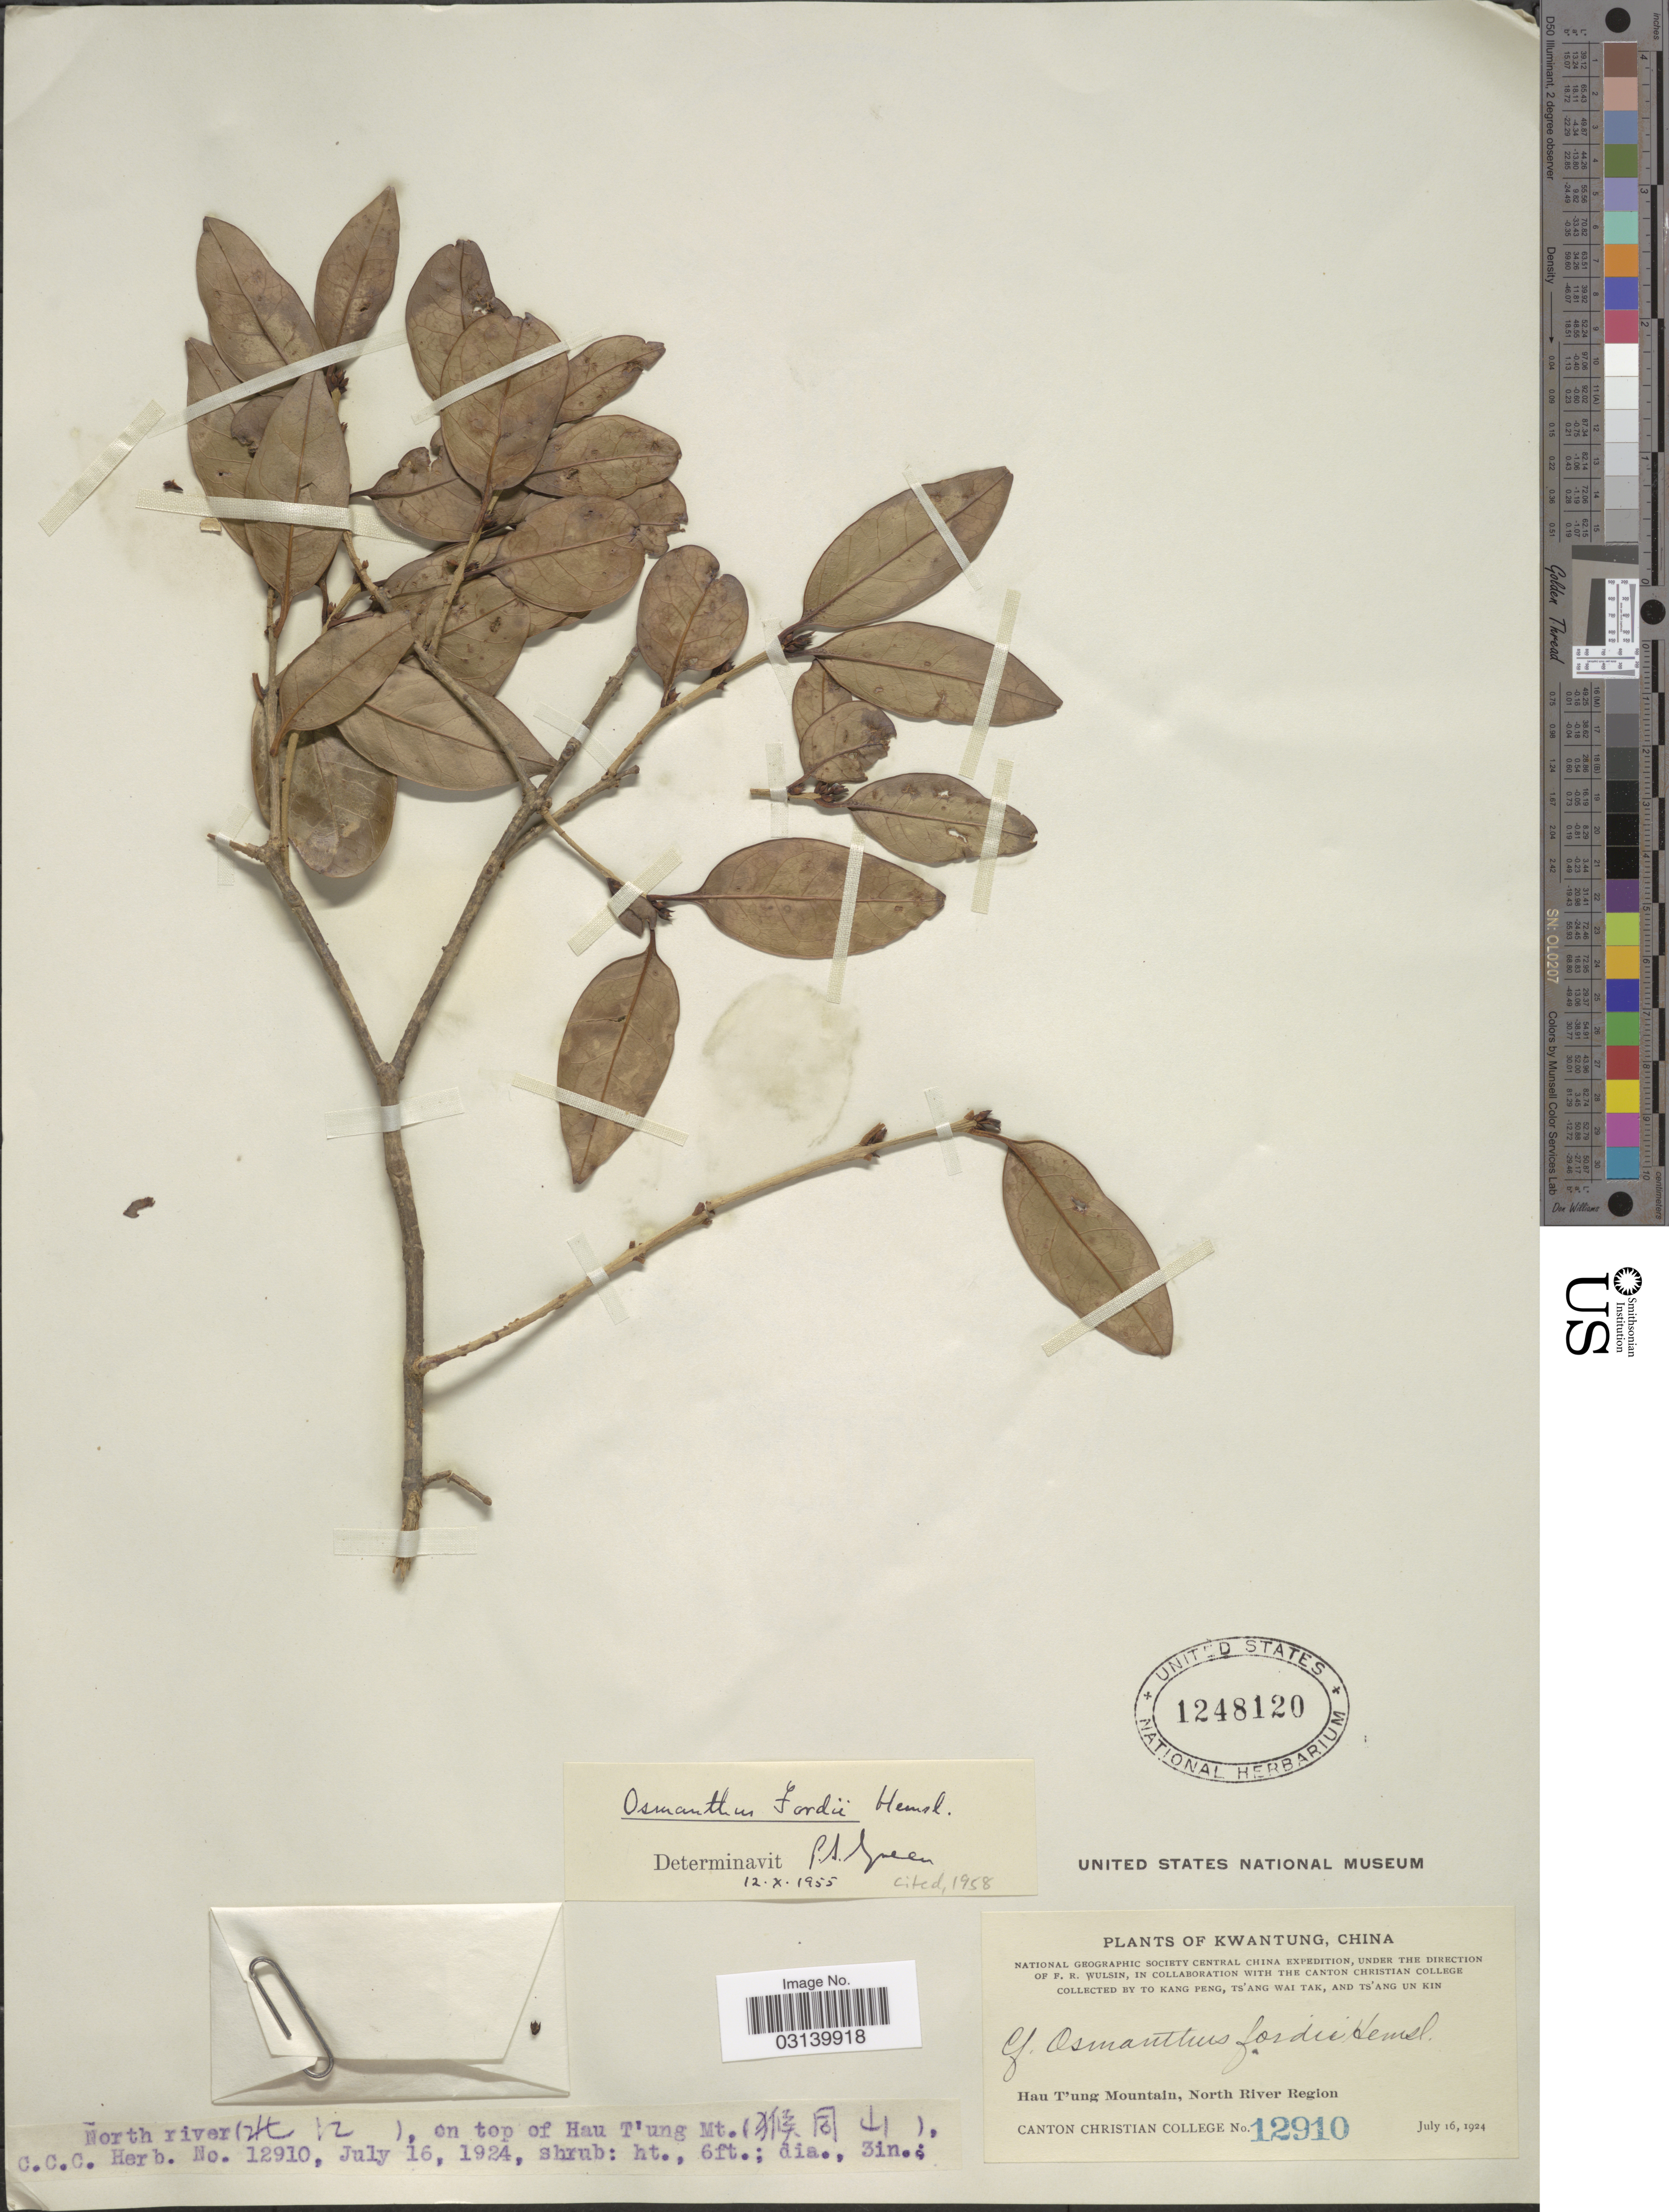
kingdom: Plantae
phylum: Tracheophyta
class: Magnoliopsida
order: Lamiales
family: Oleaceae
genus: Osmanthus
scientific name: Osmanthus fordii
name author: Hemsl.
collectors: Canton Christian College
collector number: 12910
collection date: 1924-07-16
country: China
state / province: Guangdong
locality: Kwangtung. Hau T'ung Mountain, North River Region. North river, on top of Hau T'ung Mt.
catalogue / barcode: US 1248120